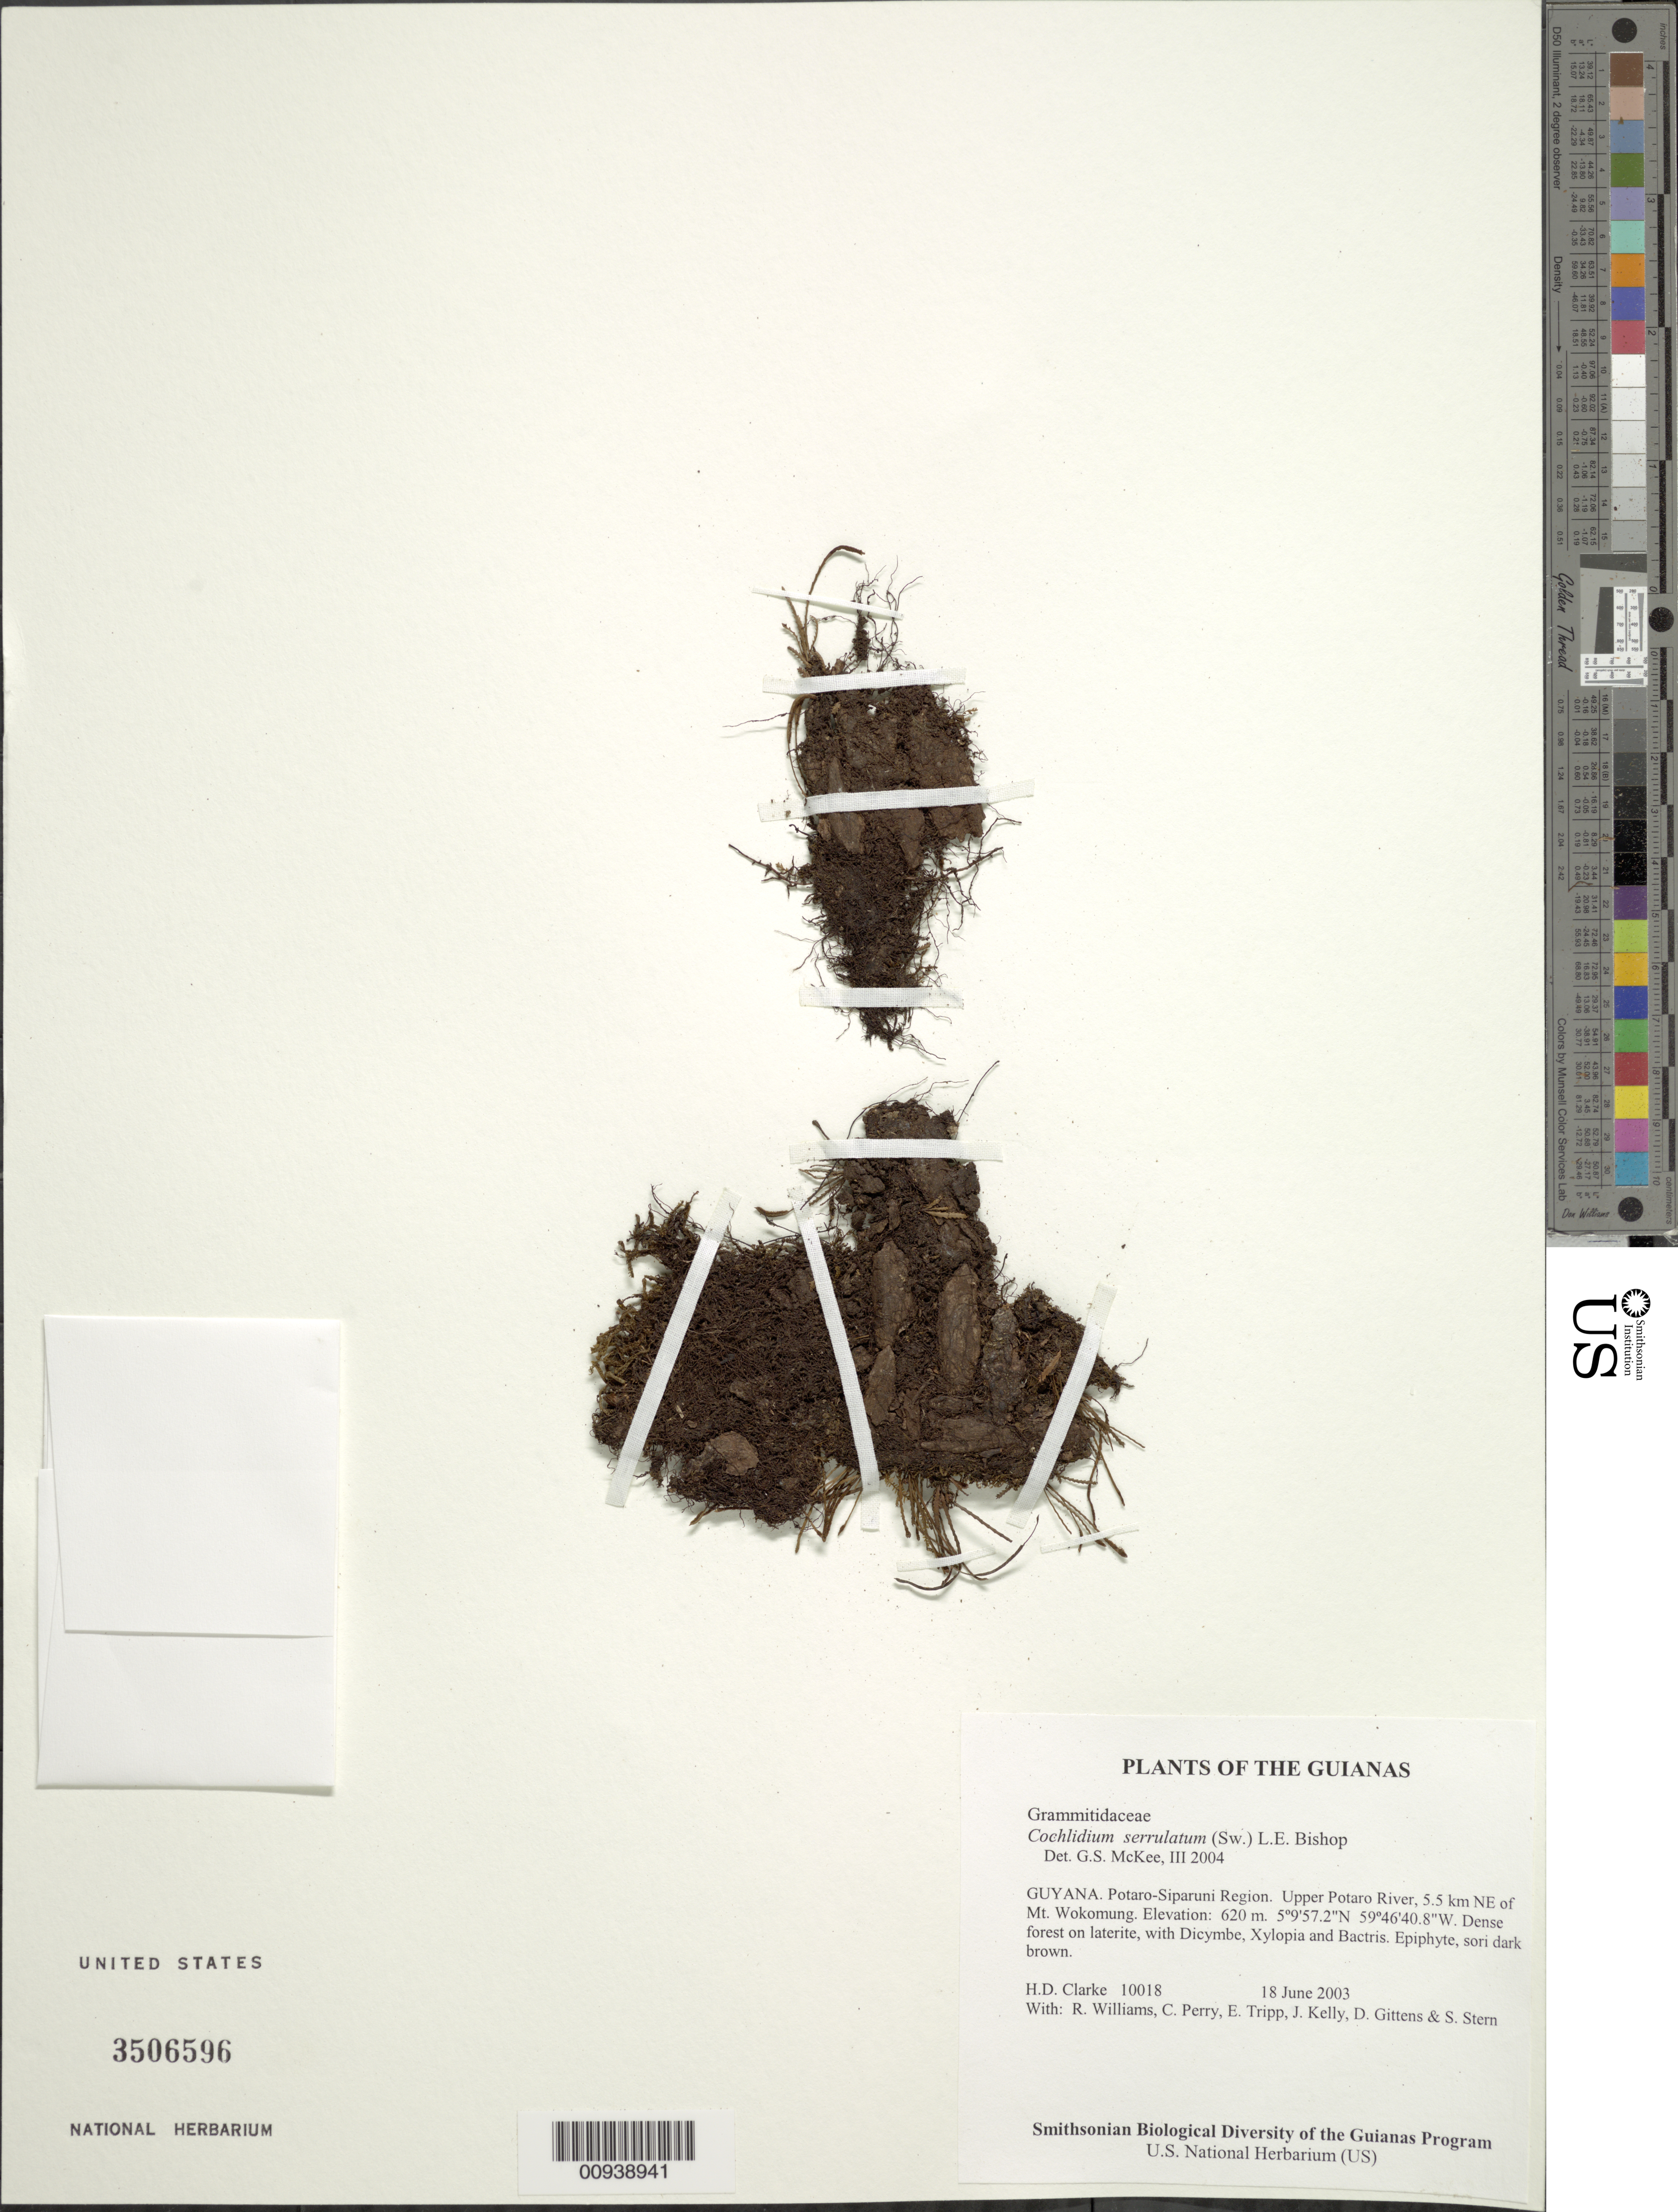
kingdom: Plantae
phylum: Tracheophyta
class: Polypodiopsida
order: Polypodiales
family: Polypodiaceae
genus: Cochlidium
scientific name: Cochlidium serrulatum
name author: (Sw.) L.E. Bishop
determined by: McKee, G. S., (US), NMNH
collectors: H. D. Clarke, R. Williams, C. Perry, E. Tripp, J. Kelly, D. Gittens & S. R. Stern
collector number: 10018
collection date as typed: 18 June 2003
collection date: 2003-06-18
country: Guyana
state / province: Potaro-Siparuni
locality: Upper Potaro River, 5.5 km NE of Mt. Wokomung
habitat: Dense forest on laterite, with Dicymbe, Xylopia and Bactris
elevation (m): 620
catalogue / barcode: US 3506596